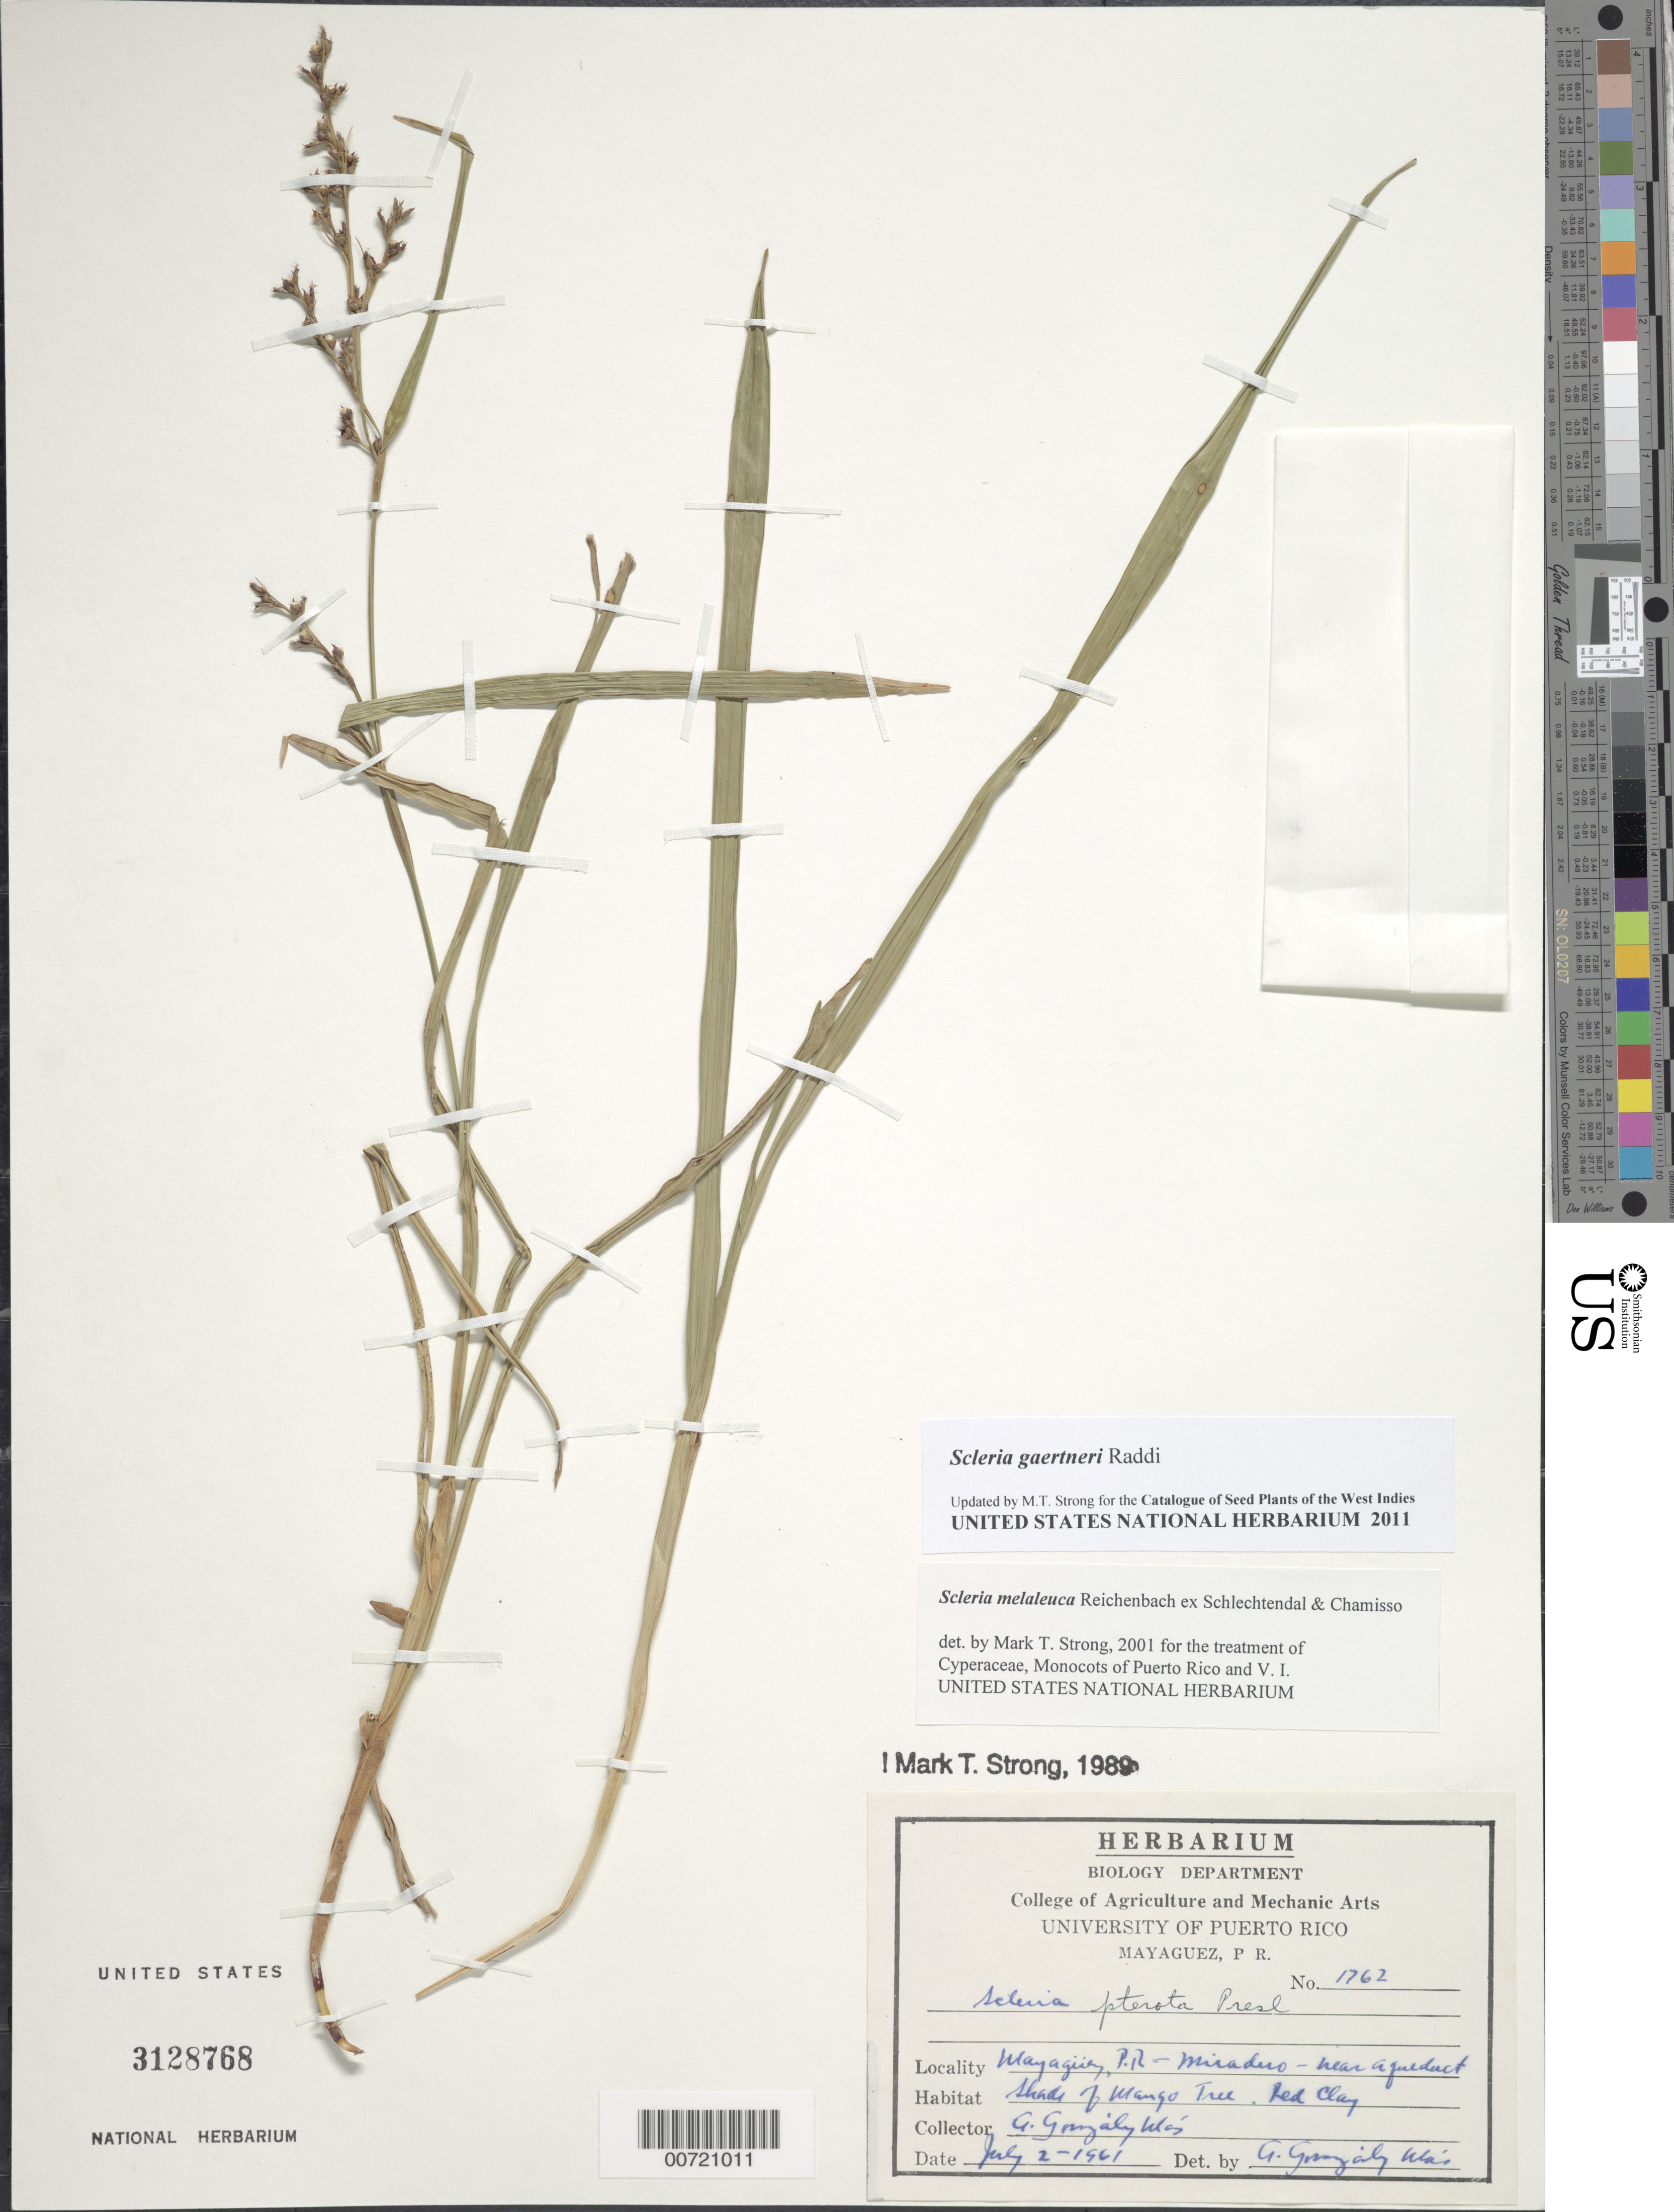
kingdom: Plantae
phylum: Tracheophyta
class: Liliopsida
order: Poales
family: Cyperaceae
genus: Scleria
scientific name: Scleria gaertneri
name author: Raddi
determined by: Strong, M. T., (US), Smithsonian Institution - National Museum of Natural History (UNITED STATES)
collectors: A. González Más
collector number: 1762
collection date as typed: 02 Jul 1961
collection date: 1961-07-02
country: Puerto Rico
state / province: Mayagüez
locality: Mayagüez: Miraduo, near aqueduct.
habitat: Shade of mango tree.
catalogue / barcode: US 3128768